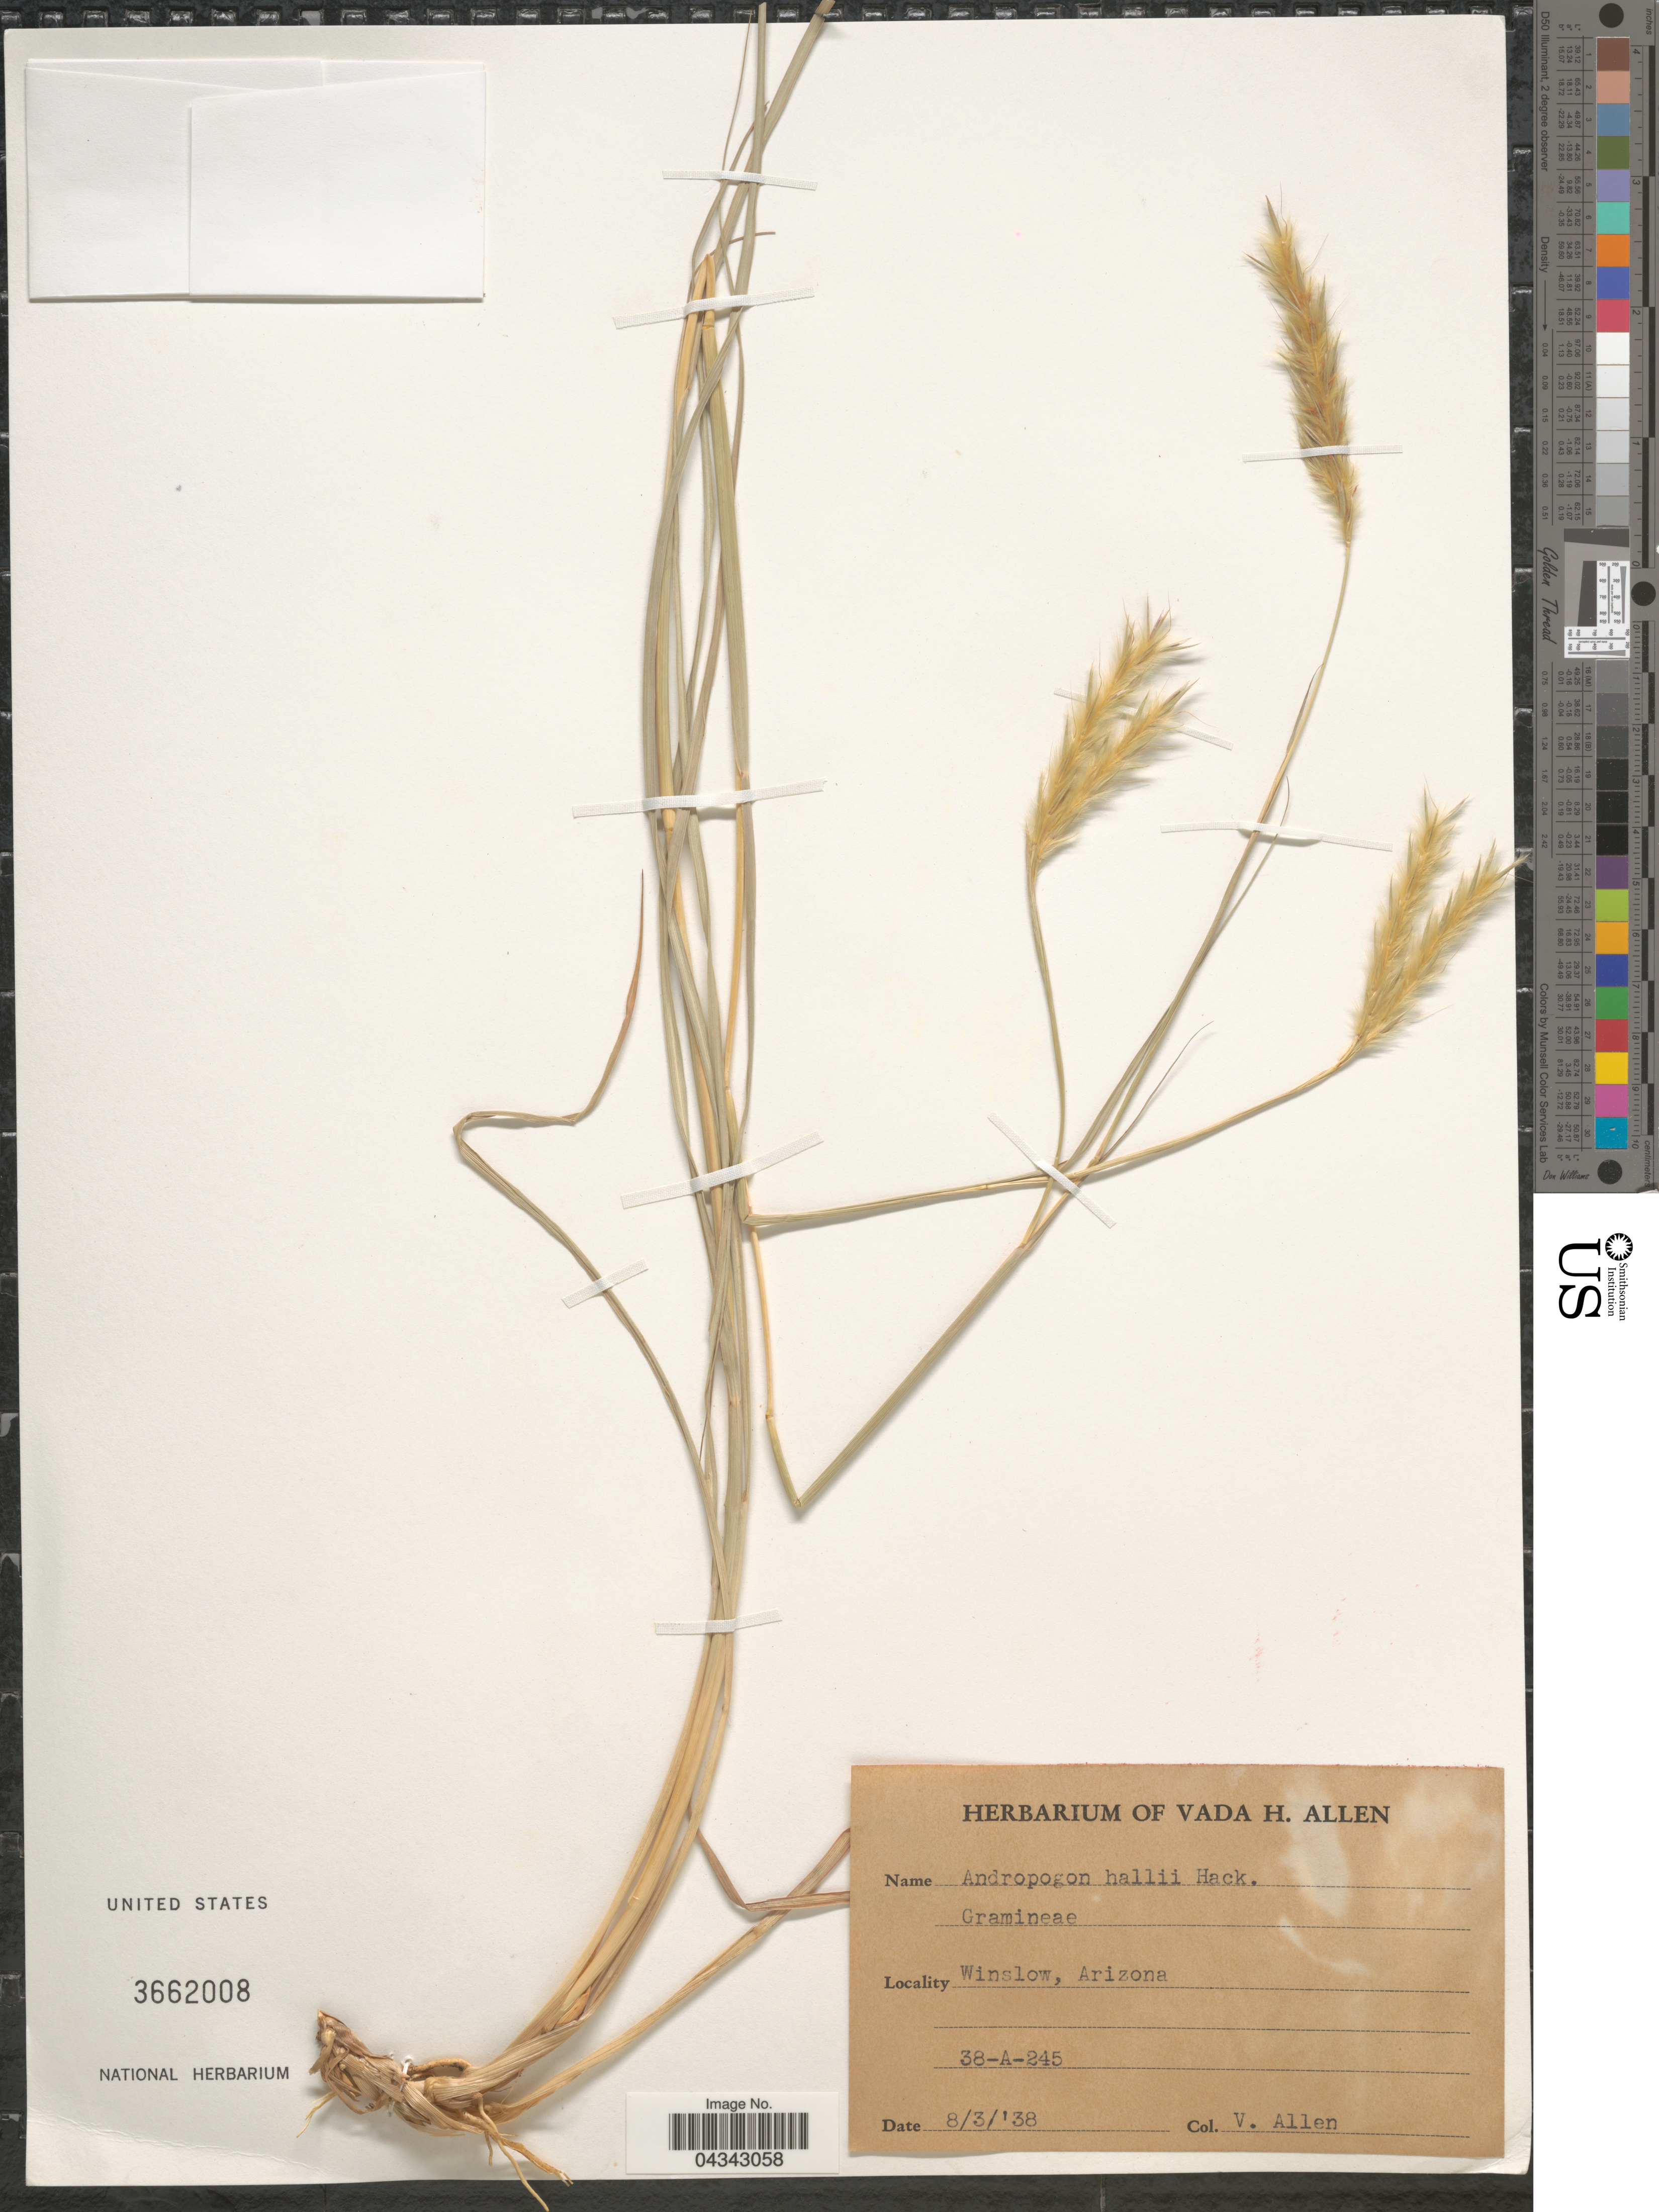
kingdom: Plantae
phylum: Tracheophyta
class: Liliopsida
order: Poales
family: Poaceae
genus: Andropogon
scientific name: Andropogon gerardii subsp. hallii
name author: (Hack.) Wipff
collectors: V. Allen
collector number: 38-A-245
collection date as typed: Transcribed d/m/y: 3/8/38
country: United States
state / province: Arizona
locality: Winslow.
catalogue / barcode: US 3662008